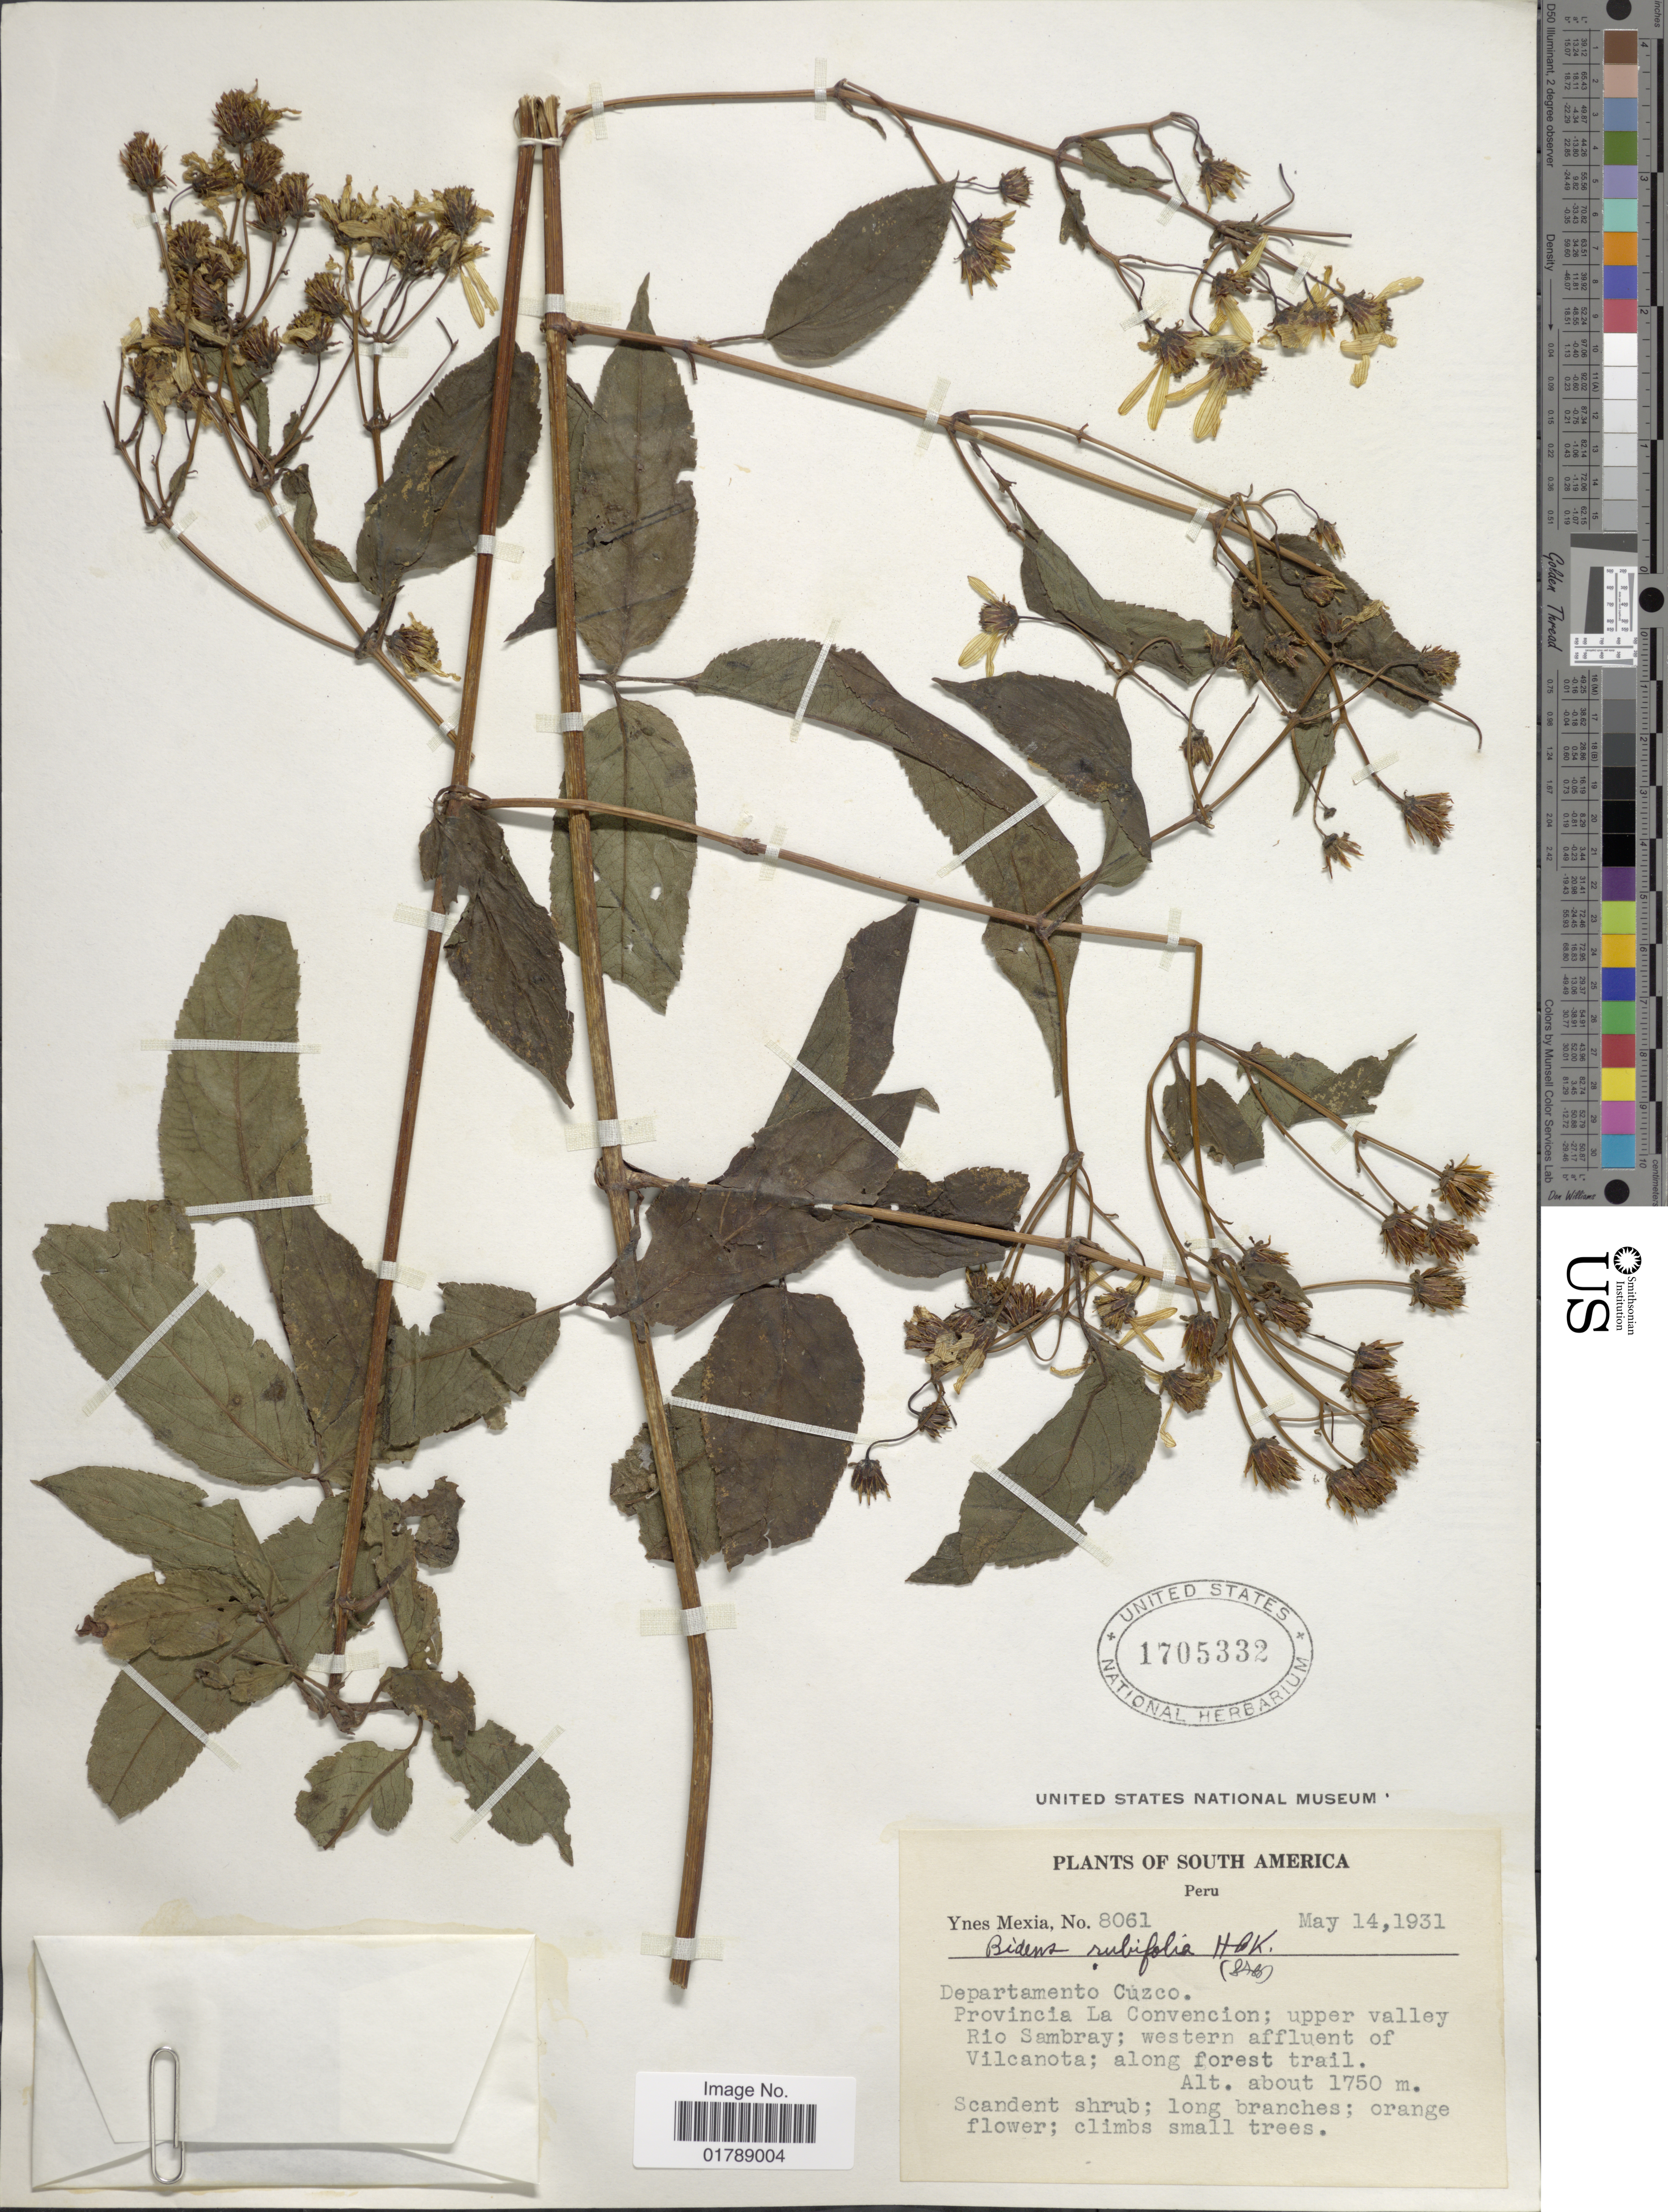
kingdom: Plantae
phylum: Tracheophyta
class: Magnoliopsida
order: Asterales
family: Asteraceae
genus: Bidens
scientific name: Bidens rubifolia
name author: Kunth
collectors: Y. Mexia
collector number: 8061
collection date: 1931-05-14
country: Peru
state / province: Cusco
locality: Provincia La Convencion; upper valley Rio Sambray; western affluent of Vilcanota; along forest trail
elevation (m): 1750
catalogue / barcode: US 1705332